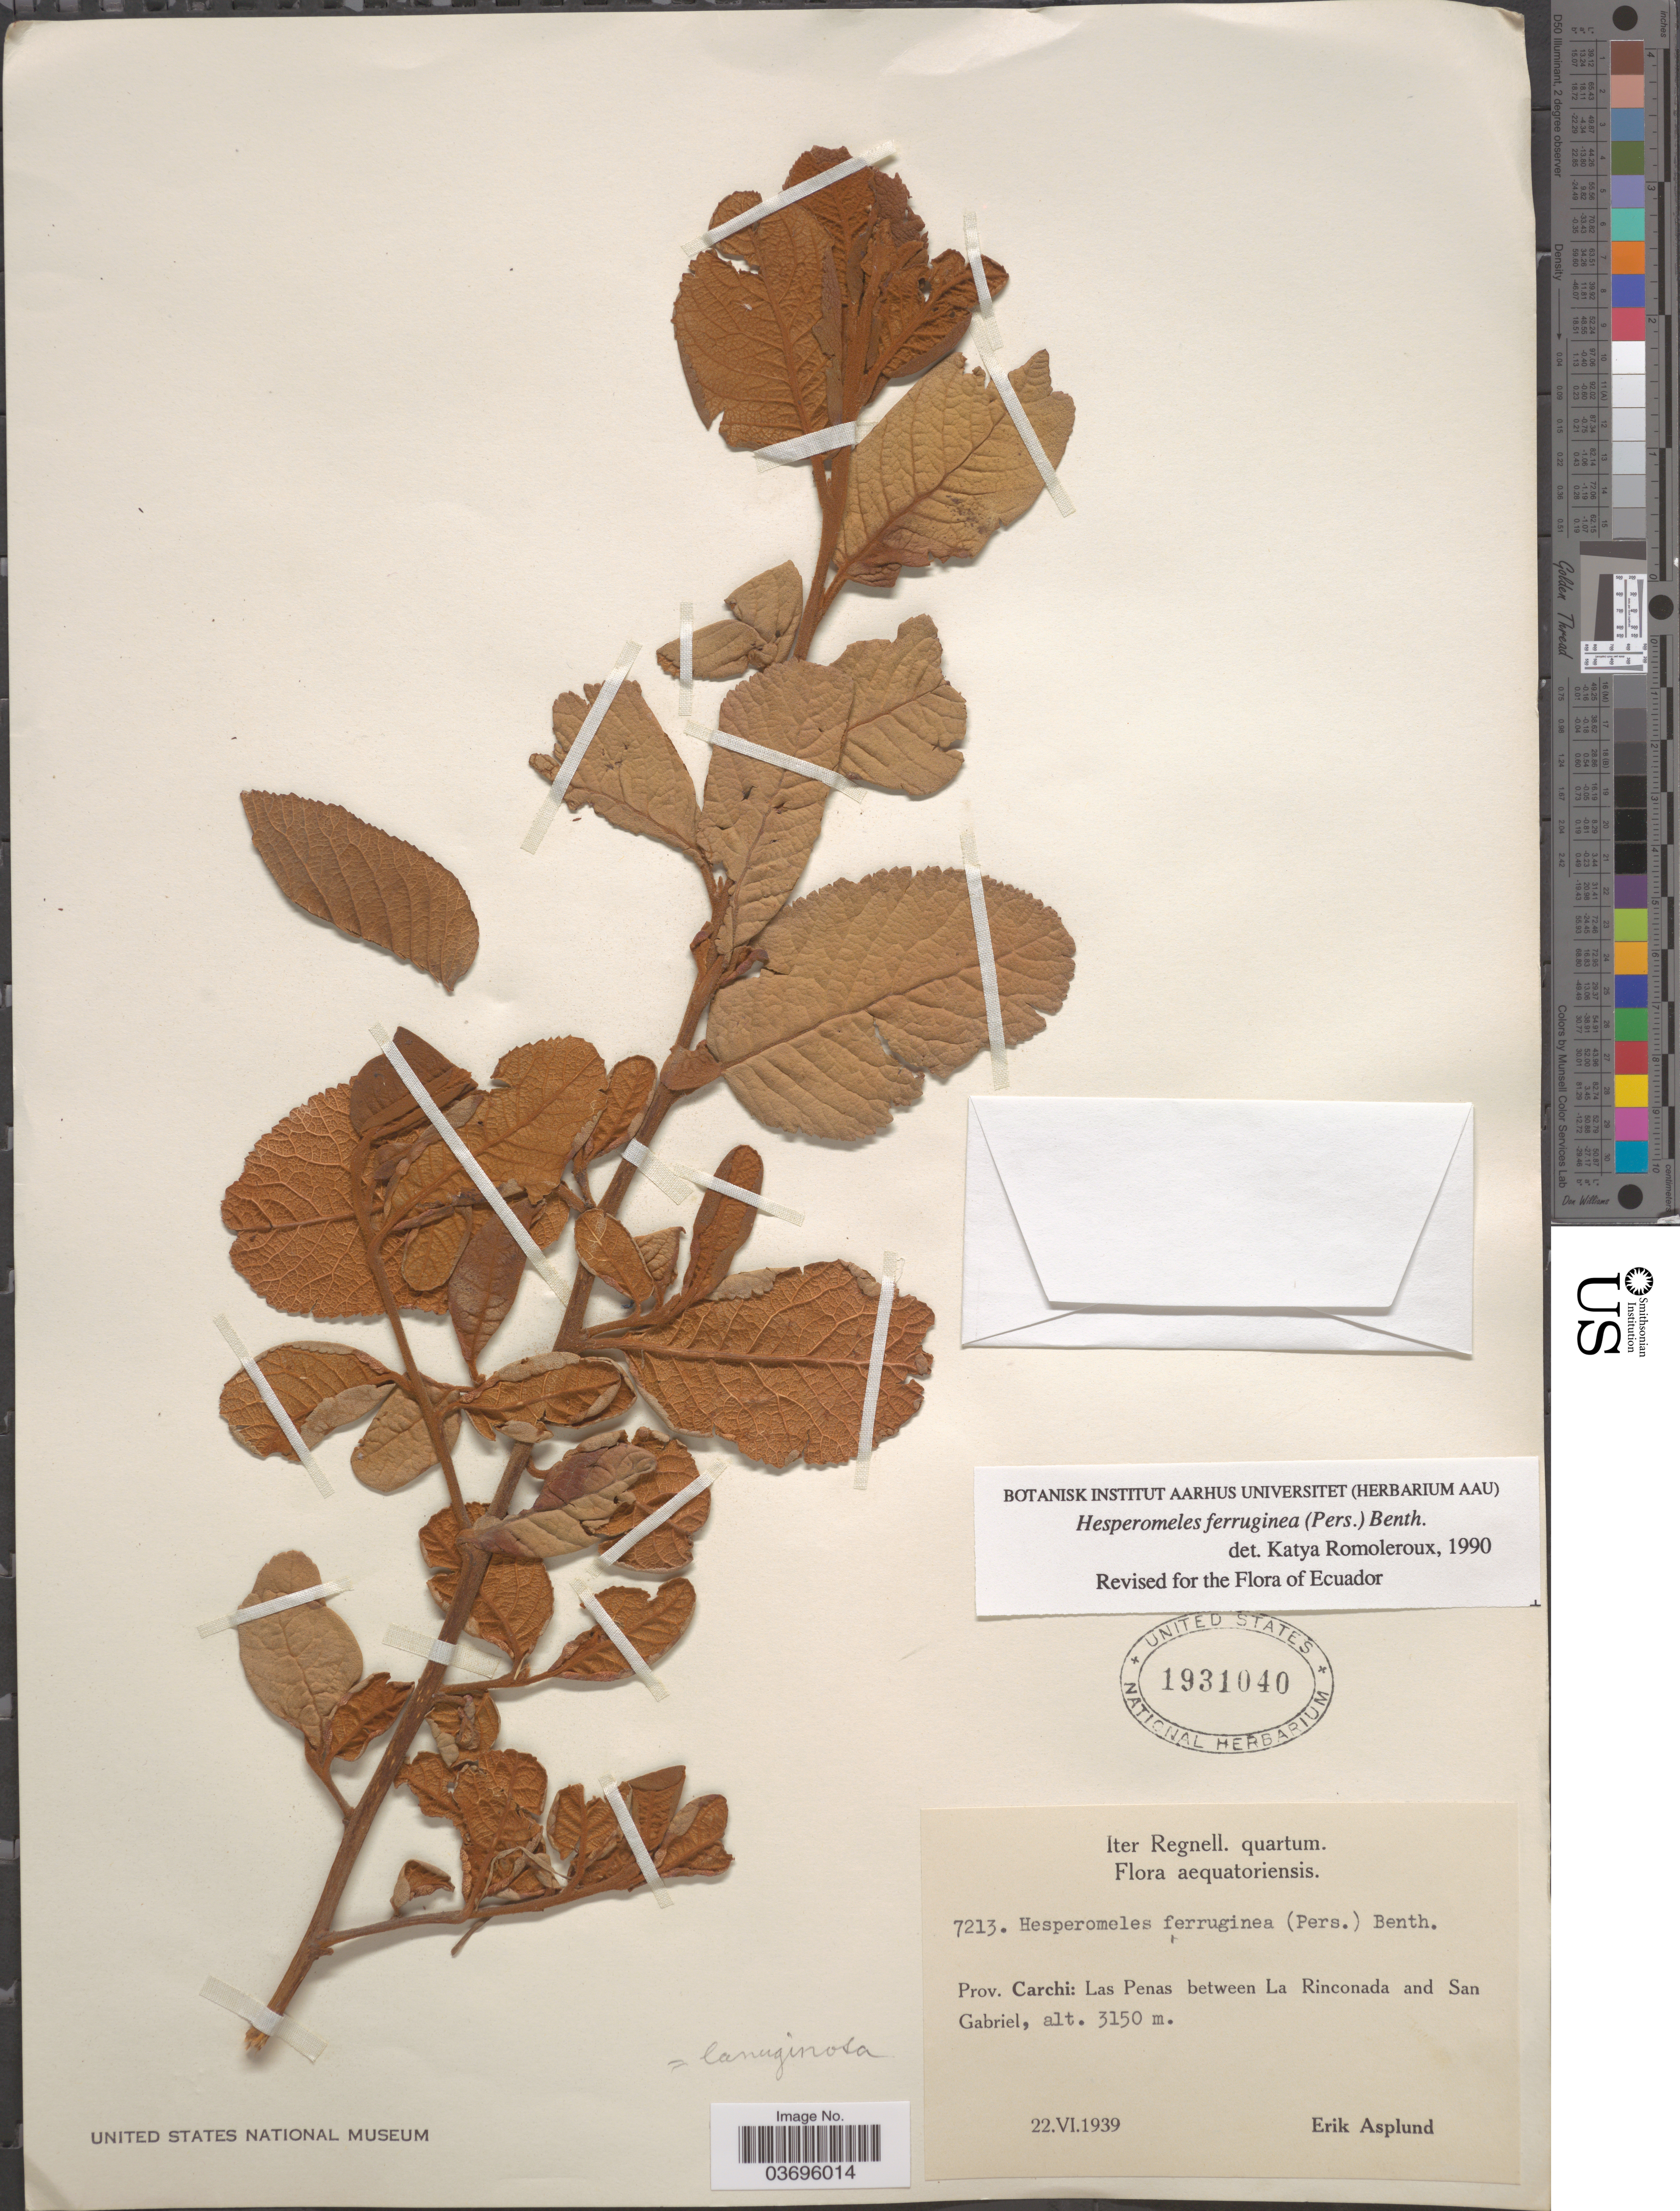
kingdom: Plantae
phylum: Tracheophyta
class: Magnoliopsida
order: Rosales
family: Rosaceae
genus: Hesperomeles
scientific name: Hesperomeles ferruginea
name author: (Juss. ex Pers.) Benth.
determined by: Romoleroux, K.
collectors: E. Asplund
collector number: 7213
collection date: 1939-06-22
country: Ecuador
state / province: Carchi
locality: Las Penas between La Rinconada and San Gabriel.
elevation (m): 3150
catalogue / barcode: US 1931040